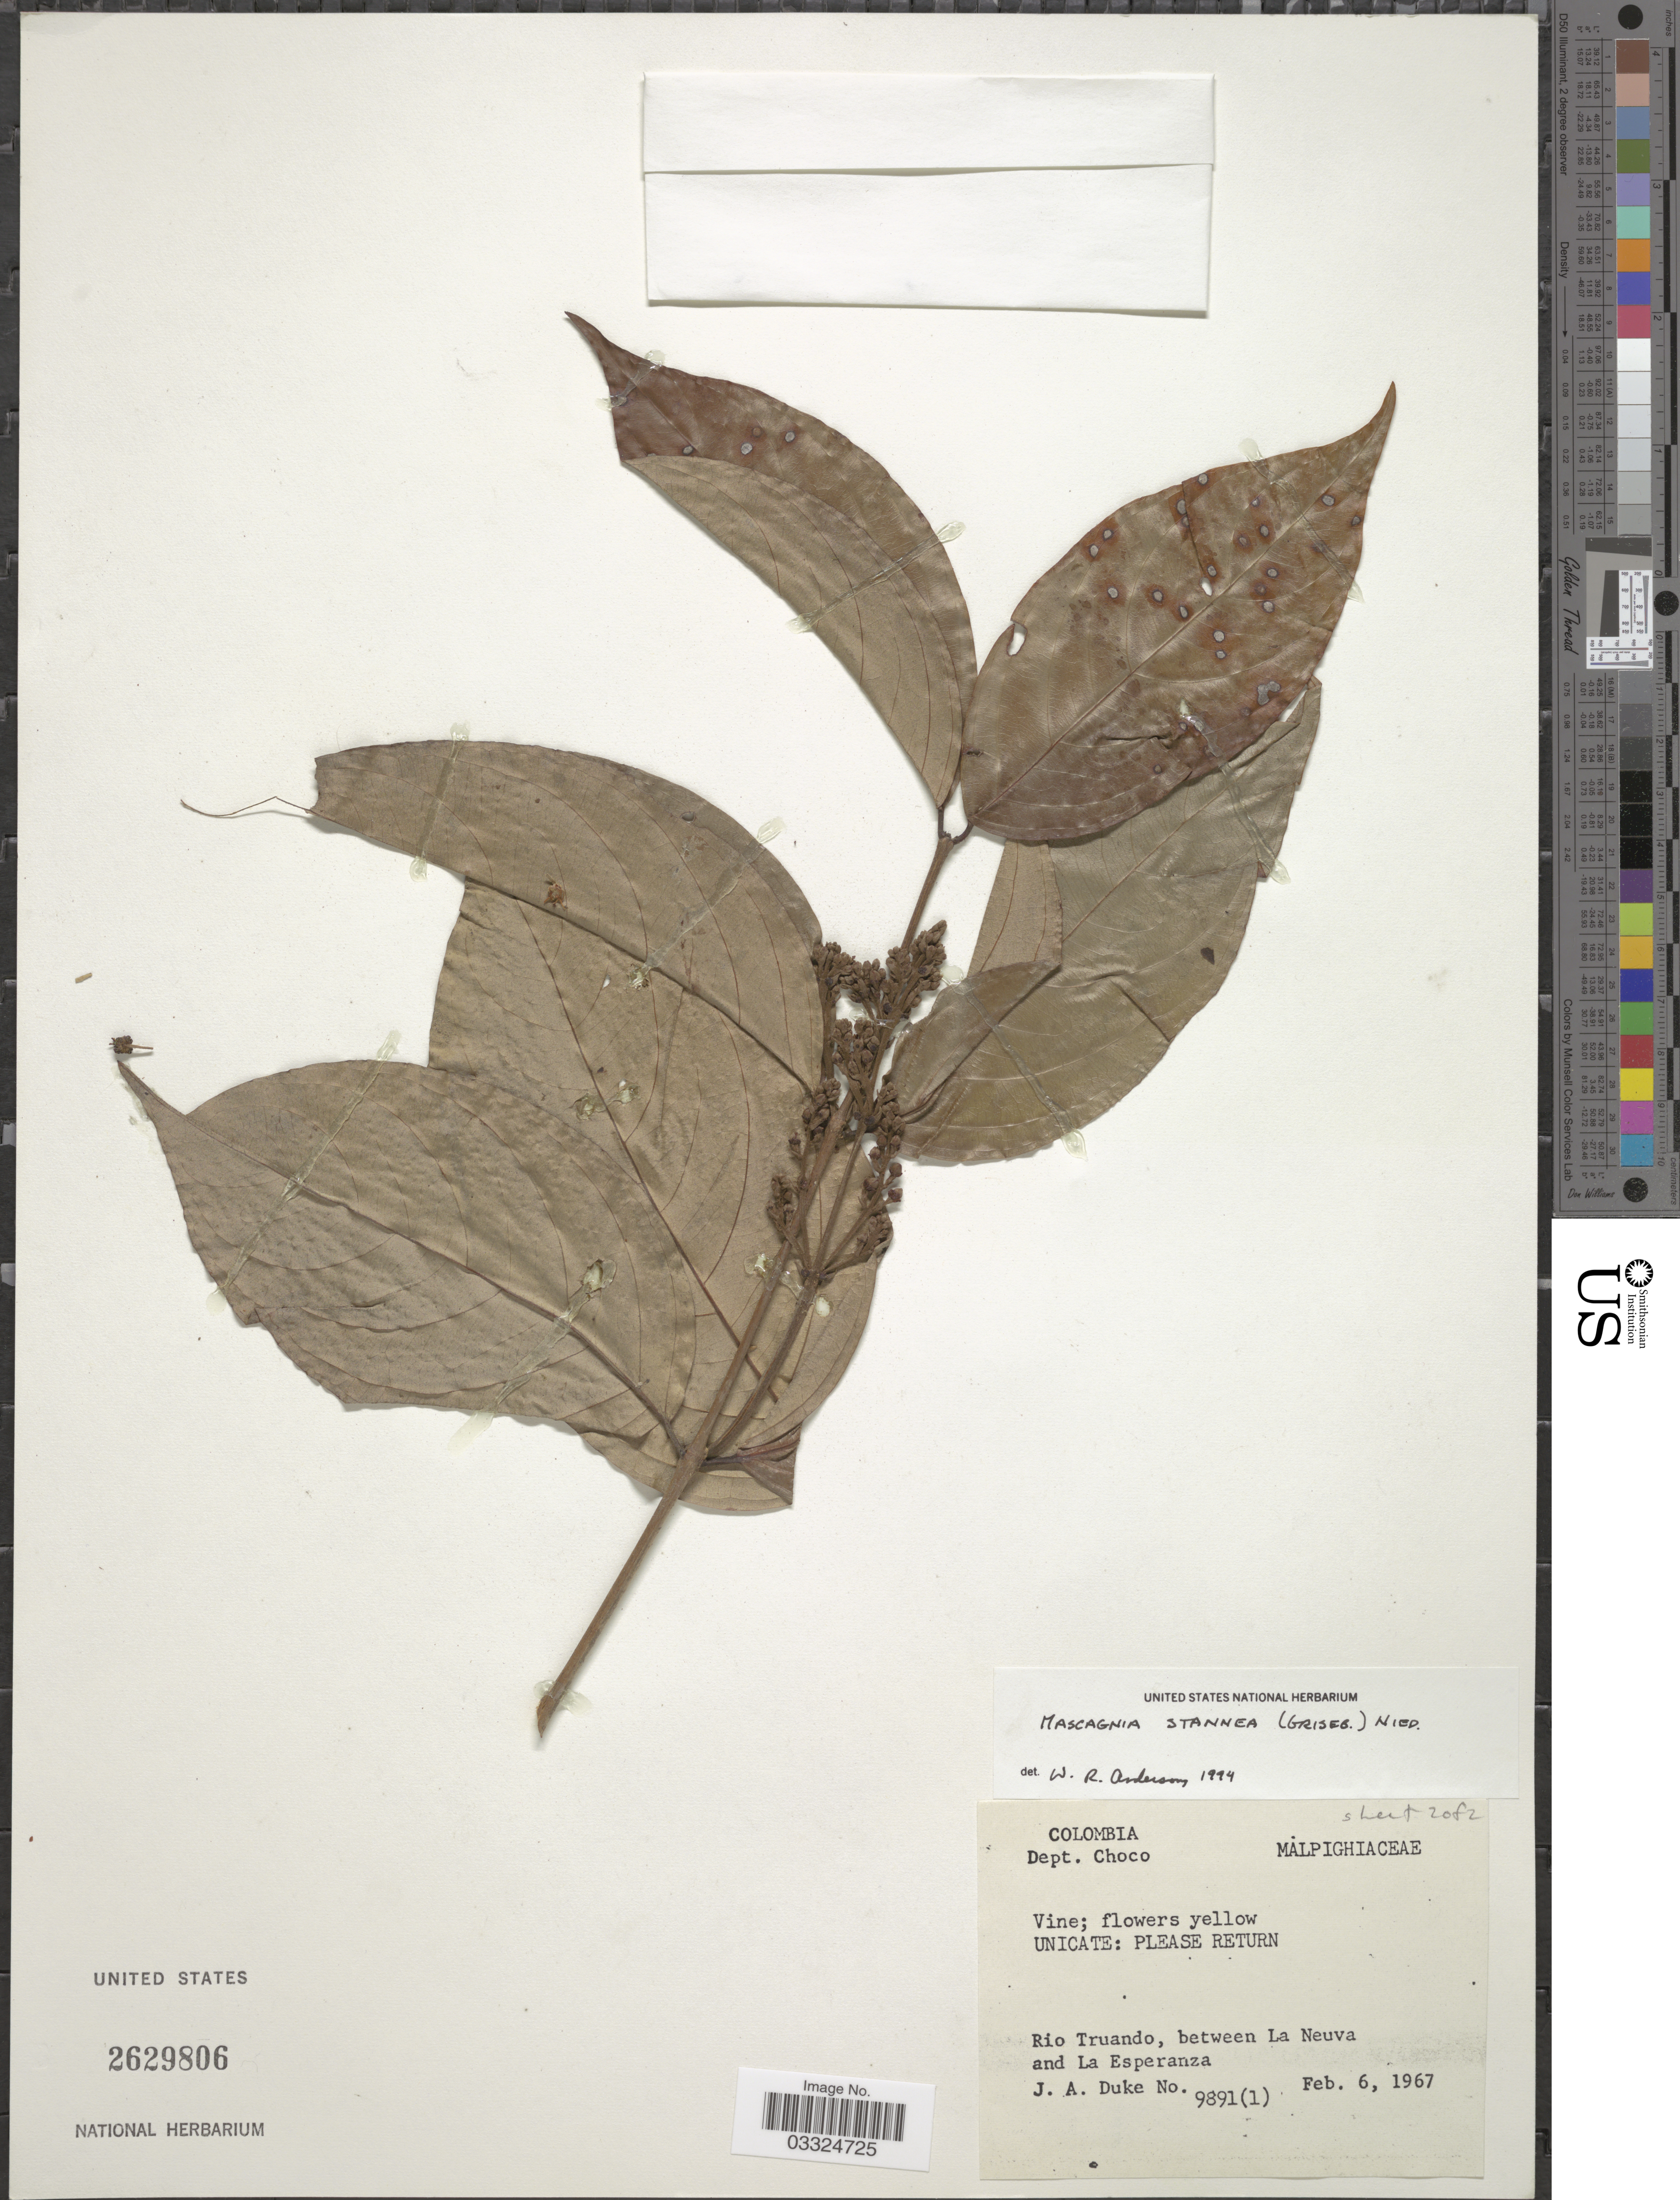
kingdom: Plantae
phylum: Tracheophyta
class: Magnoliopsida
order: Malpighiales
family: Malpighiaceae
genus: Niedenzuella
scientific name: Niedenzuella stannea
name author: (Griseb.) W.R. Anderson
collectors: J. A. Duke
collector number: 9891(1)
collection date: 1967-02-06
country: Colombia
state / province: Chocó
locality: Dept. Choco. Rio Truando, between La Nueva and La Esperanza.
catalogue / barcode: US 2629806